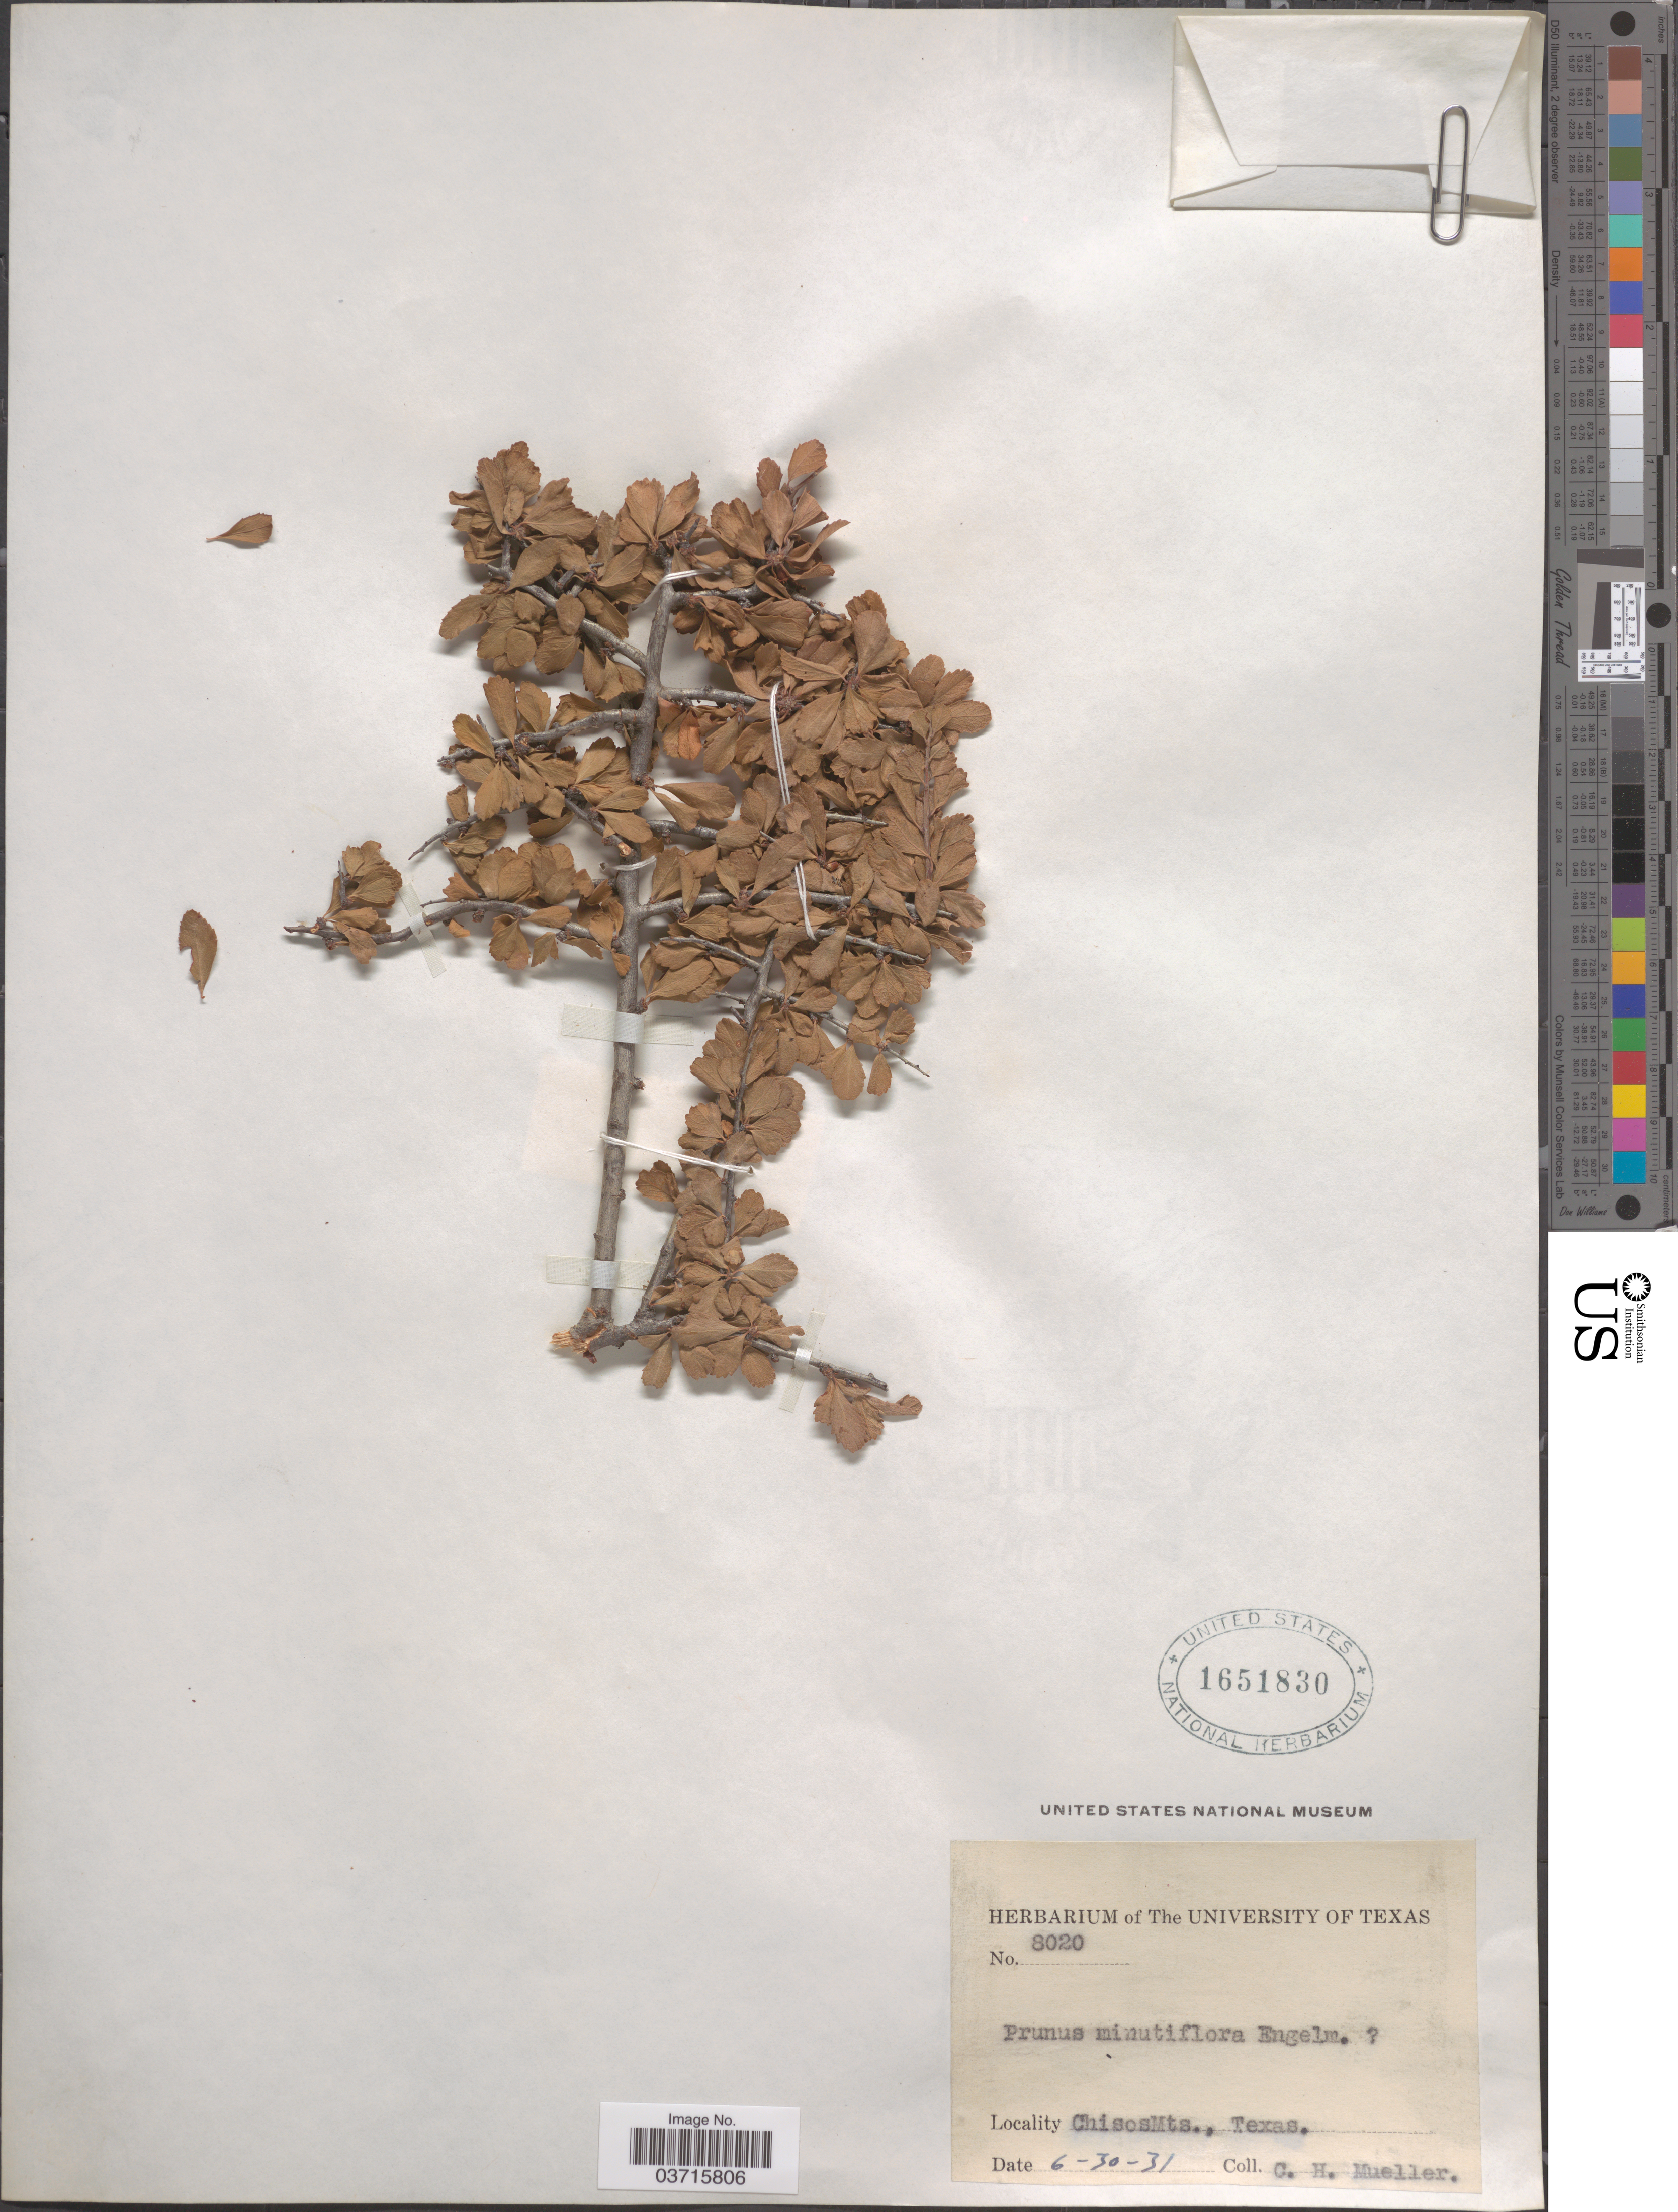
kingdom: Plantae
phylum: Tracheophyta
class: Magnoliopsida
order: Rosales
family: Rosaceae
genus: Prunus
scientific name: Prunus havardii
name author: (W. Wight) Mason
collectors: C. H. Mueller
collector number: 8020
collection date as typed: Transcribed d/m/y: 30/6/31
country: United States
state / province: Texas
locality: Chisos Mts.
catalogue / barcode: US 1651830